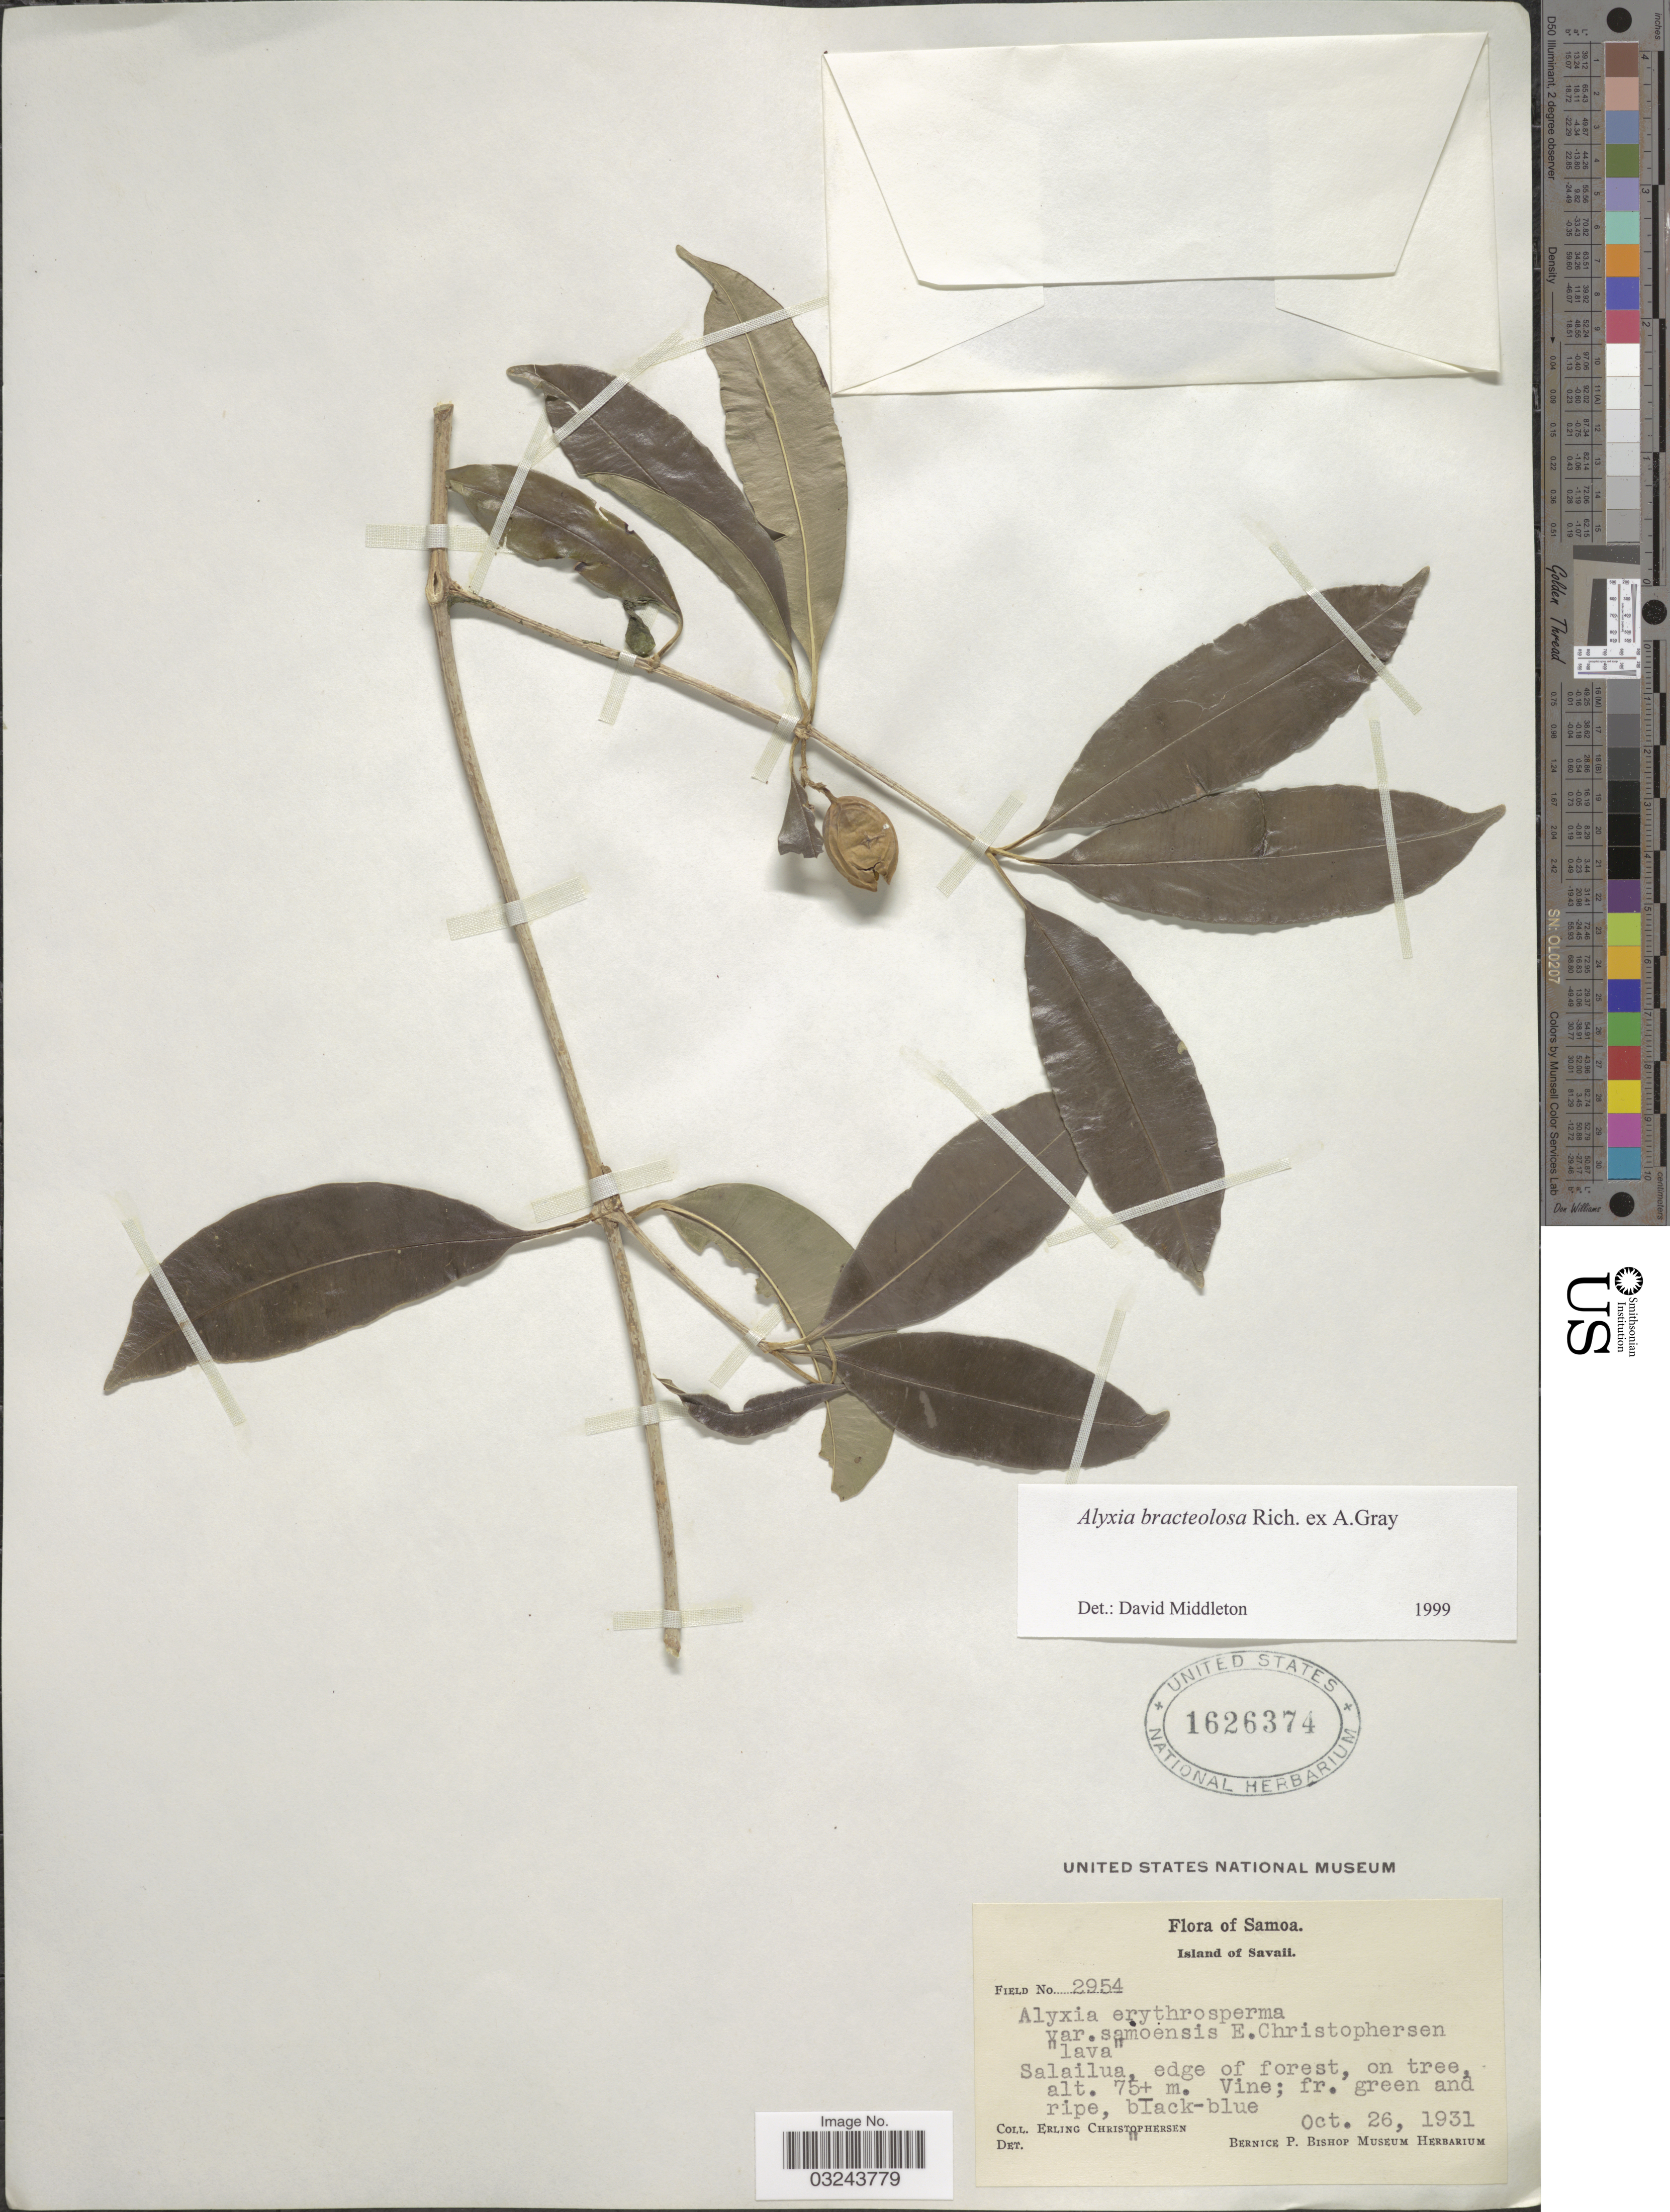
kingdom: Plantae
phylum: Tracheophyta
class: Magnoliopsida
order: Gentianales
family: Apocynaceae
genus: Alyxia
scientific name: Alyxia bracteolosa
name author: W.P. Rich ex A. Gray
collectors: E. Christophersen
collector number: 2954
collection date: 1931-10-26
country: Samoa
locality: Samoa. Island of Savaii. Salailua, edge of forest.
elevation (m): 75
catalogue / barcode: US 1626374